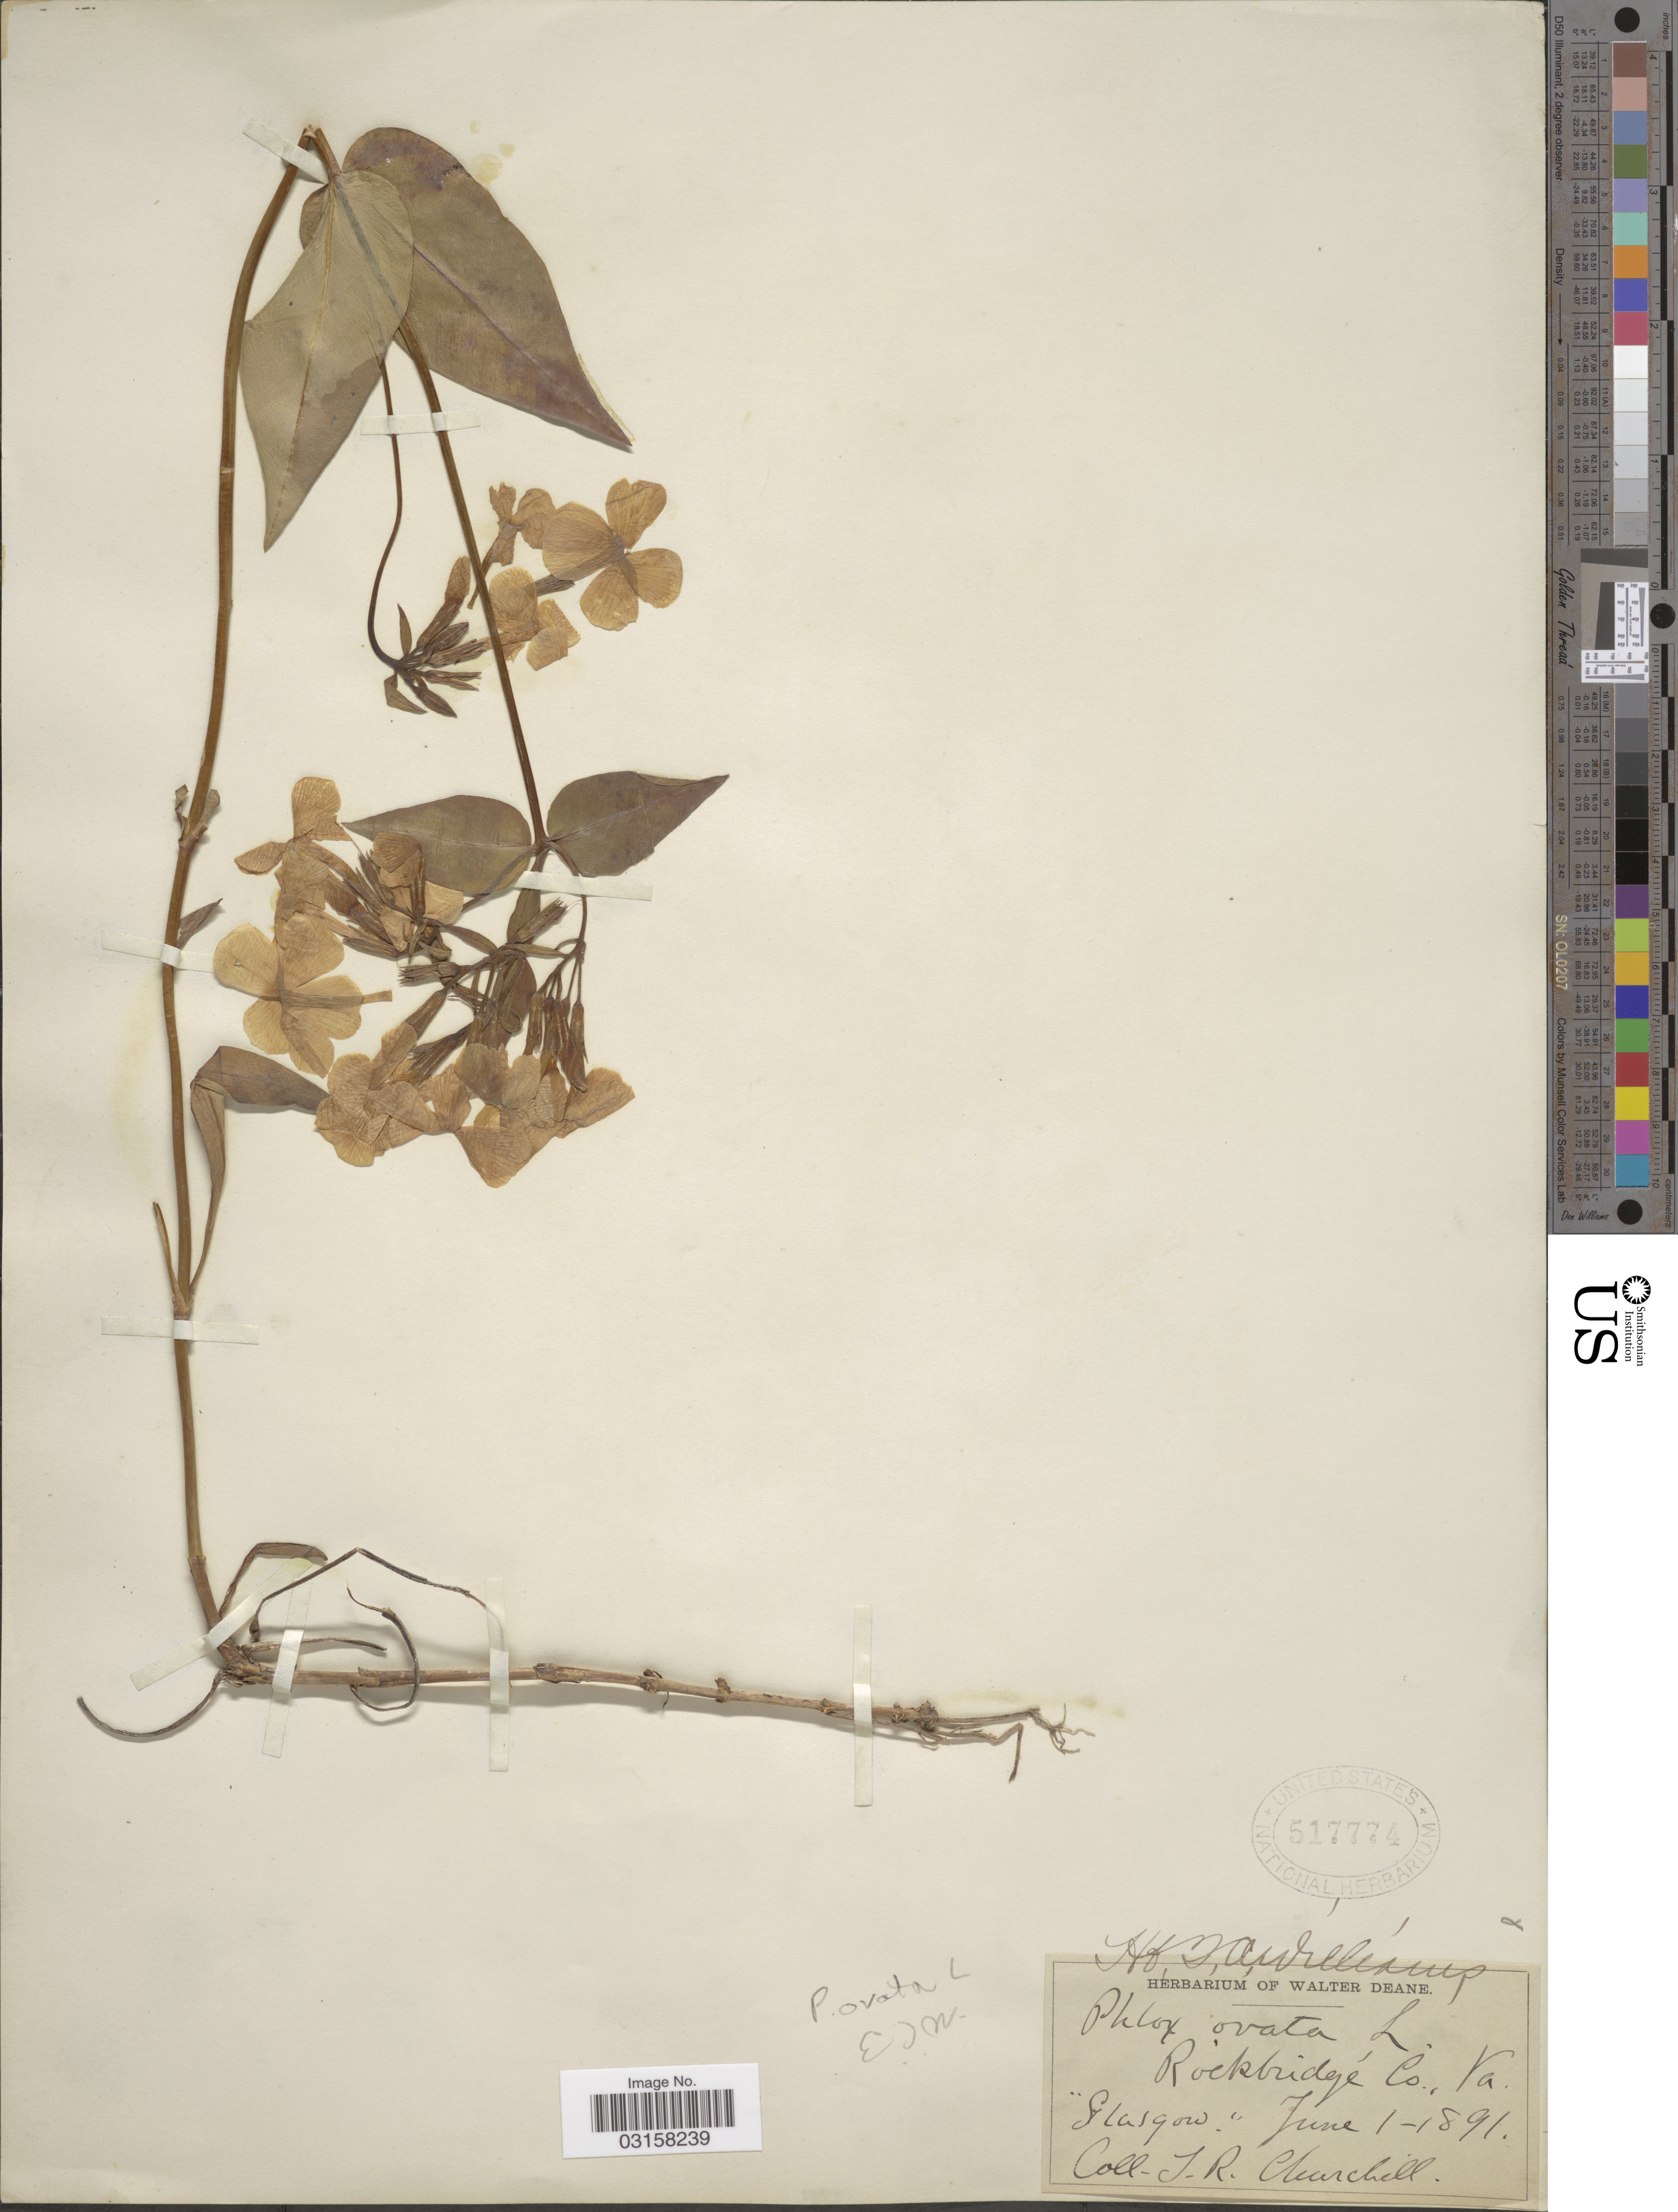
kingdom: Plantae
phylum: Tracheophyta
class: Magnoliopsida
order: Ericales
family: Polemoniaceae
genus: Phlox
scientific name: Phlox ovata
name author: L.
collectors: J. Churchill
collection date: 1891-06-01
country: United States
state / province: Virginia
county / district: Rockbridge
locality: "Glasgow".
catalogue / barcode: US 517774